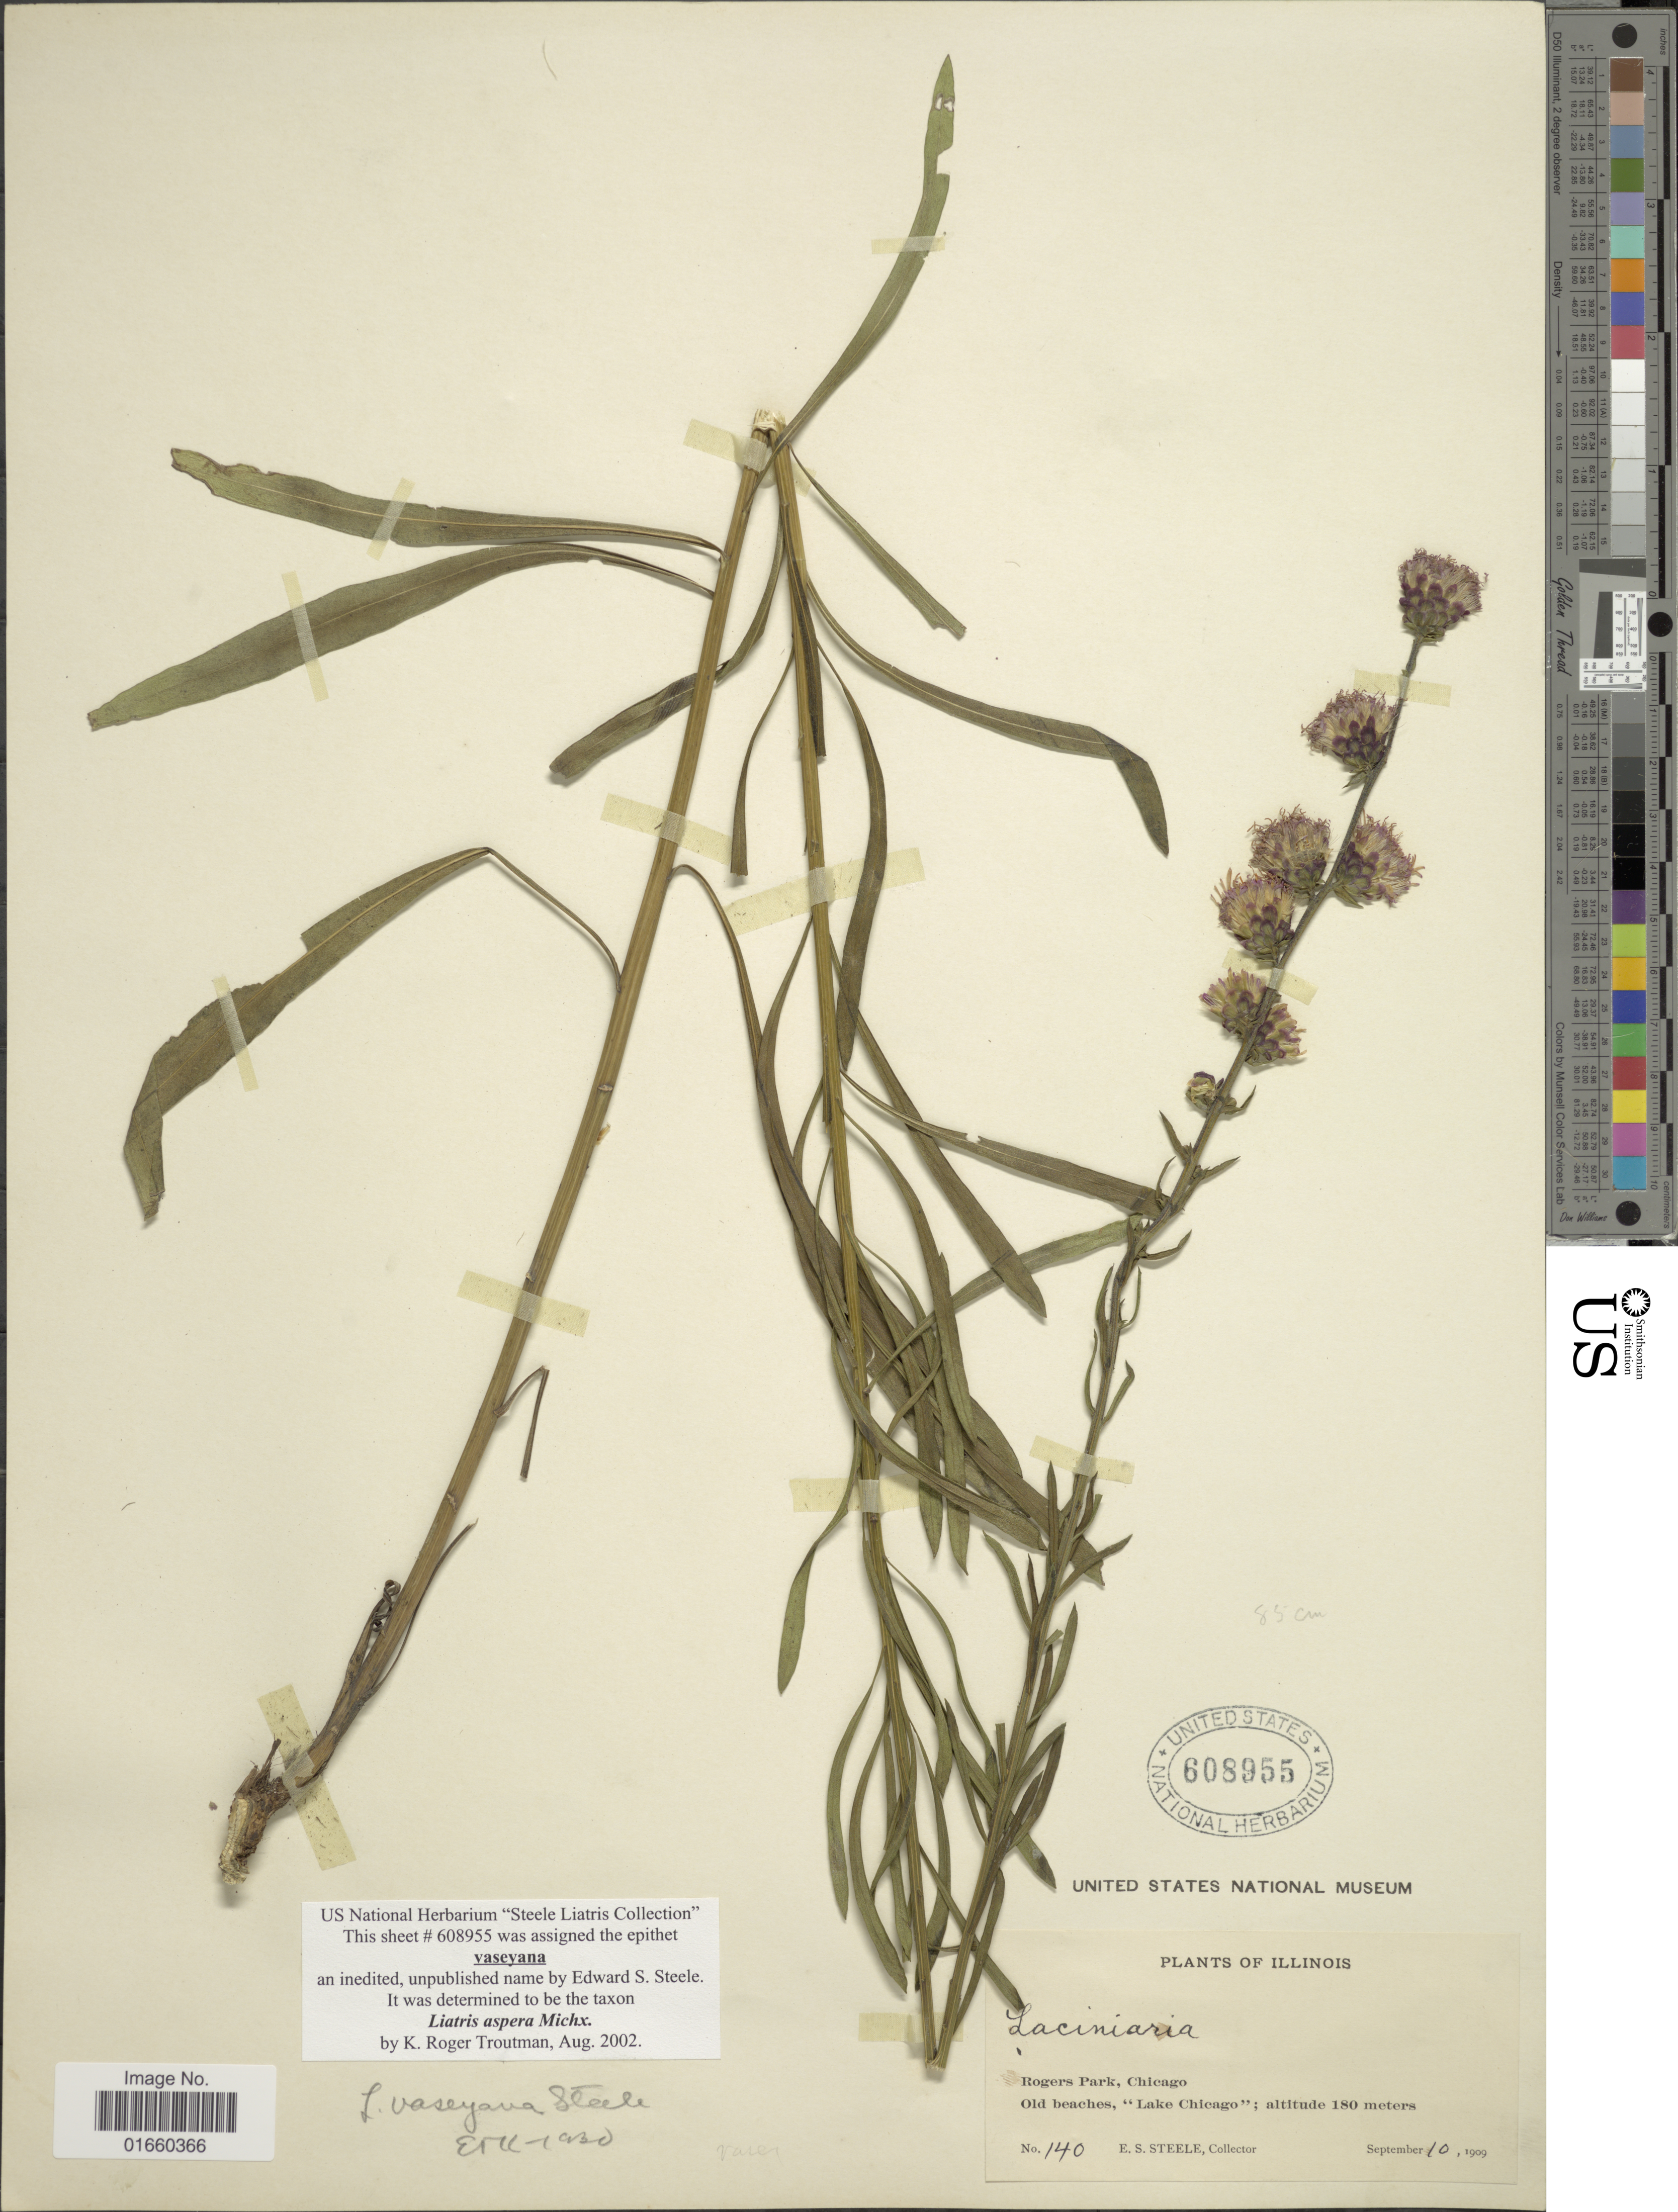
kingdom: Plantae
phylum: Tracheophyta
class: Magnoliopsida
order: Asterales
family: Asteraceae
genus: Liatris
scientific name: Liatris aspera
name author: Michx.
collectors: E. Steele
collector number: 140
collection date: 1909-09-10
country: United States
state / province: Illinois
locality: Rogers Park, Chicago, Old beaches, "Lake Chicago"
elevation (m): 180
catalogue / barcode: US 608955